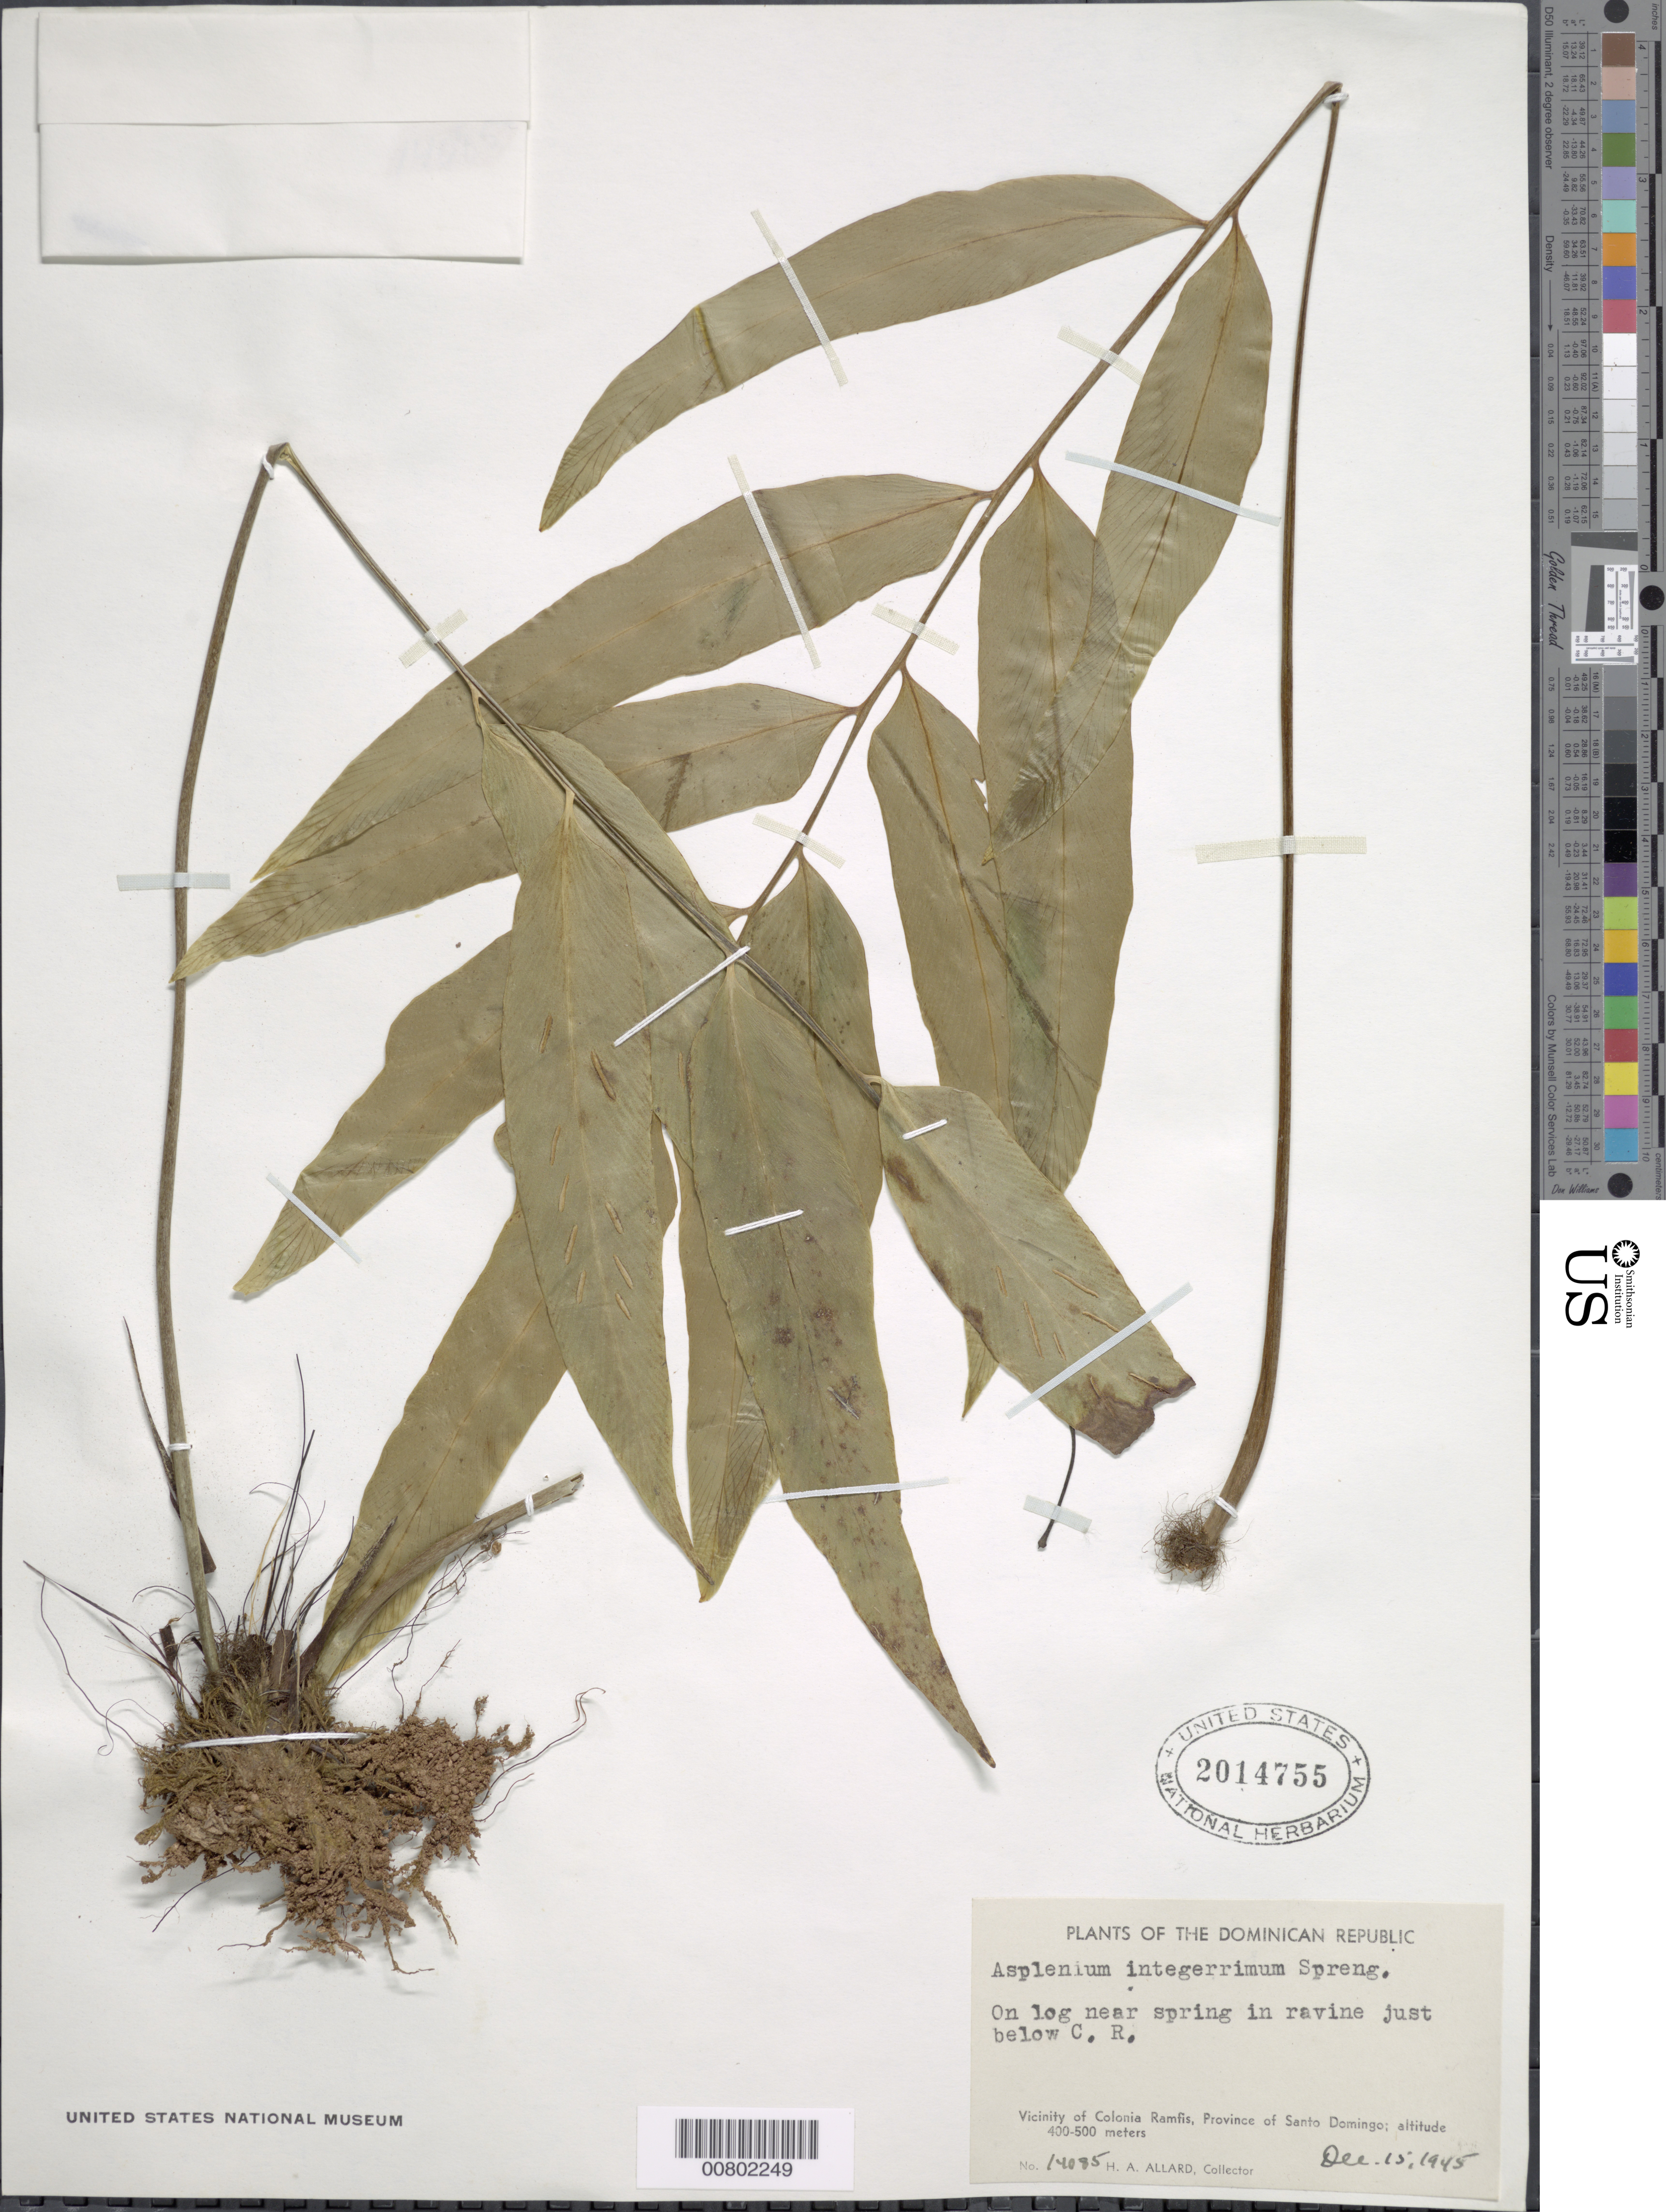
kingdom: Plantae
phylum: Tracheophyta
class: Polypodiopsida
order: Polypodiales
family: Aspleniaceae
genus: Asplenium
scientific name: Asplenium juglandifolium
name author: Lam.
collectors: H. A. Allard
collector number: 14085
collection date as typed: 15 Dec 1945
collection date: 1945-12-15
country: Dominican Republic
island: Hispaniola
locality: Prov. Santo Domingo, just below Colonia Ramfis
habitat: On log near spring in ravine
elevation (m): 400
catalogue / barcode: US 2014755